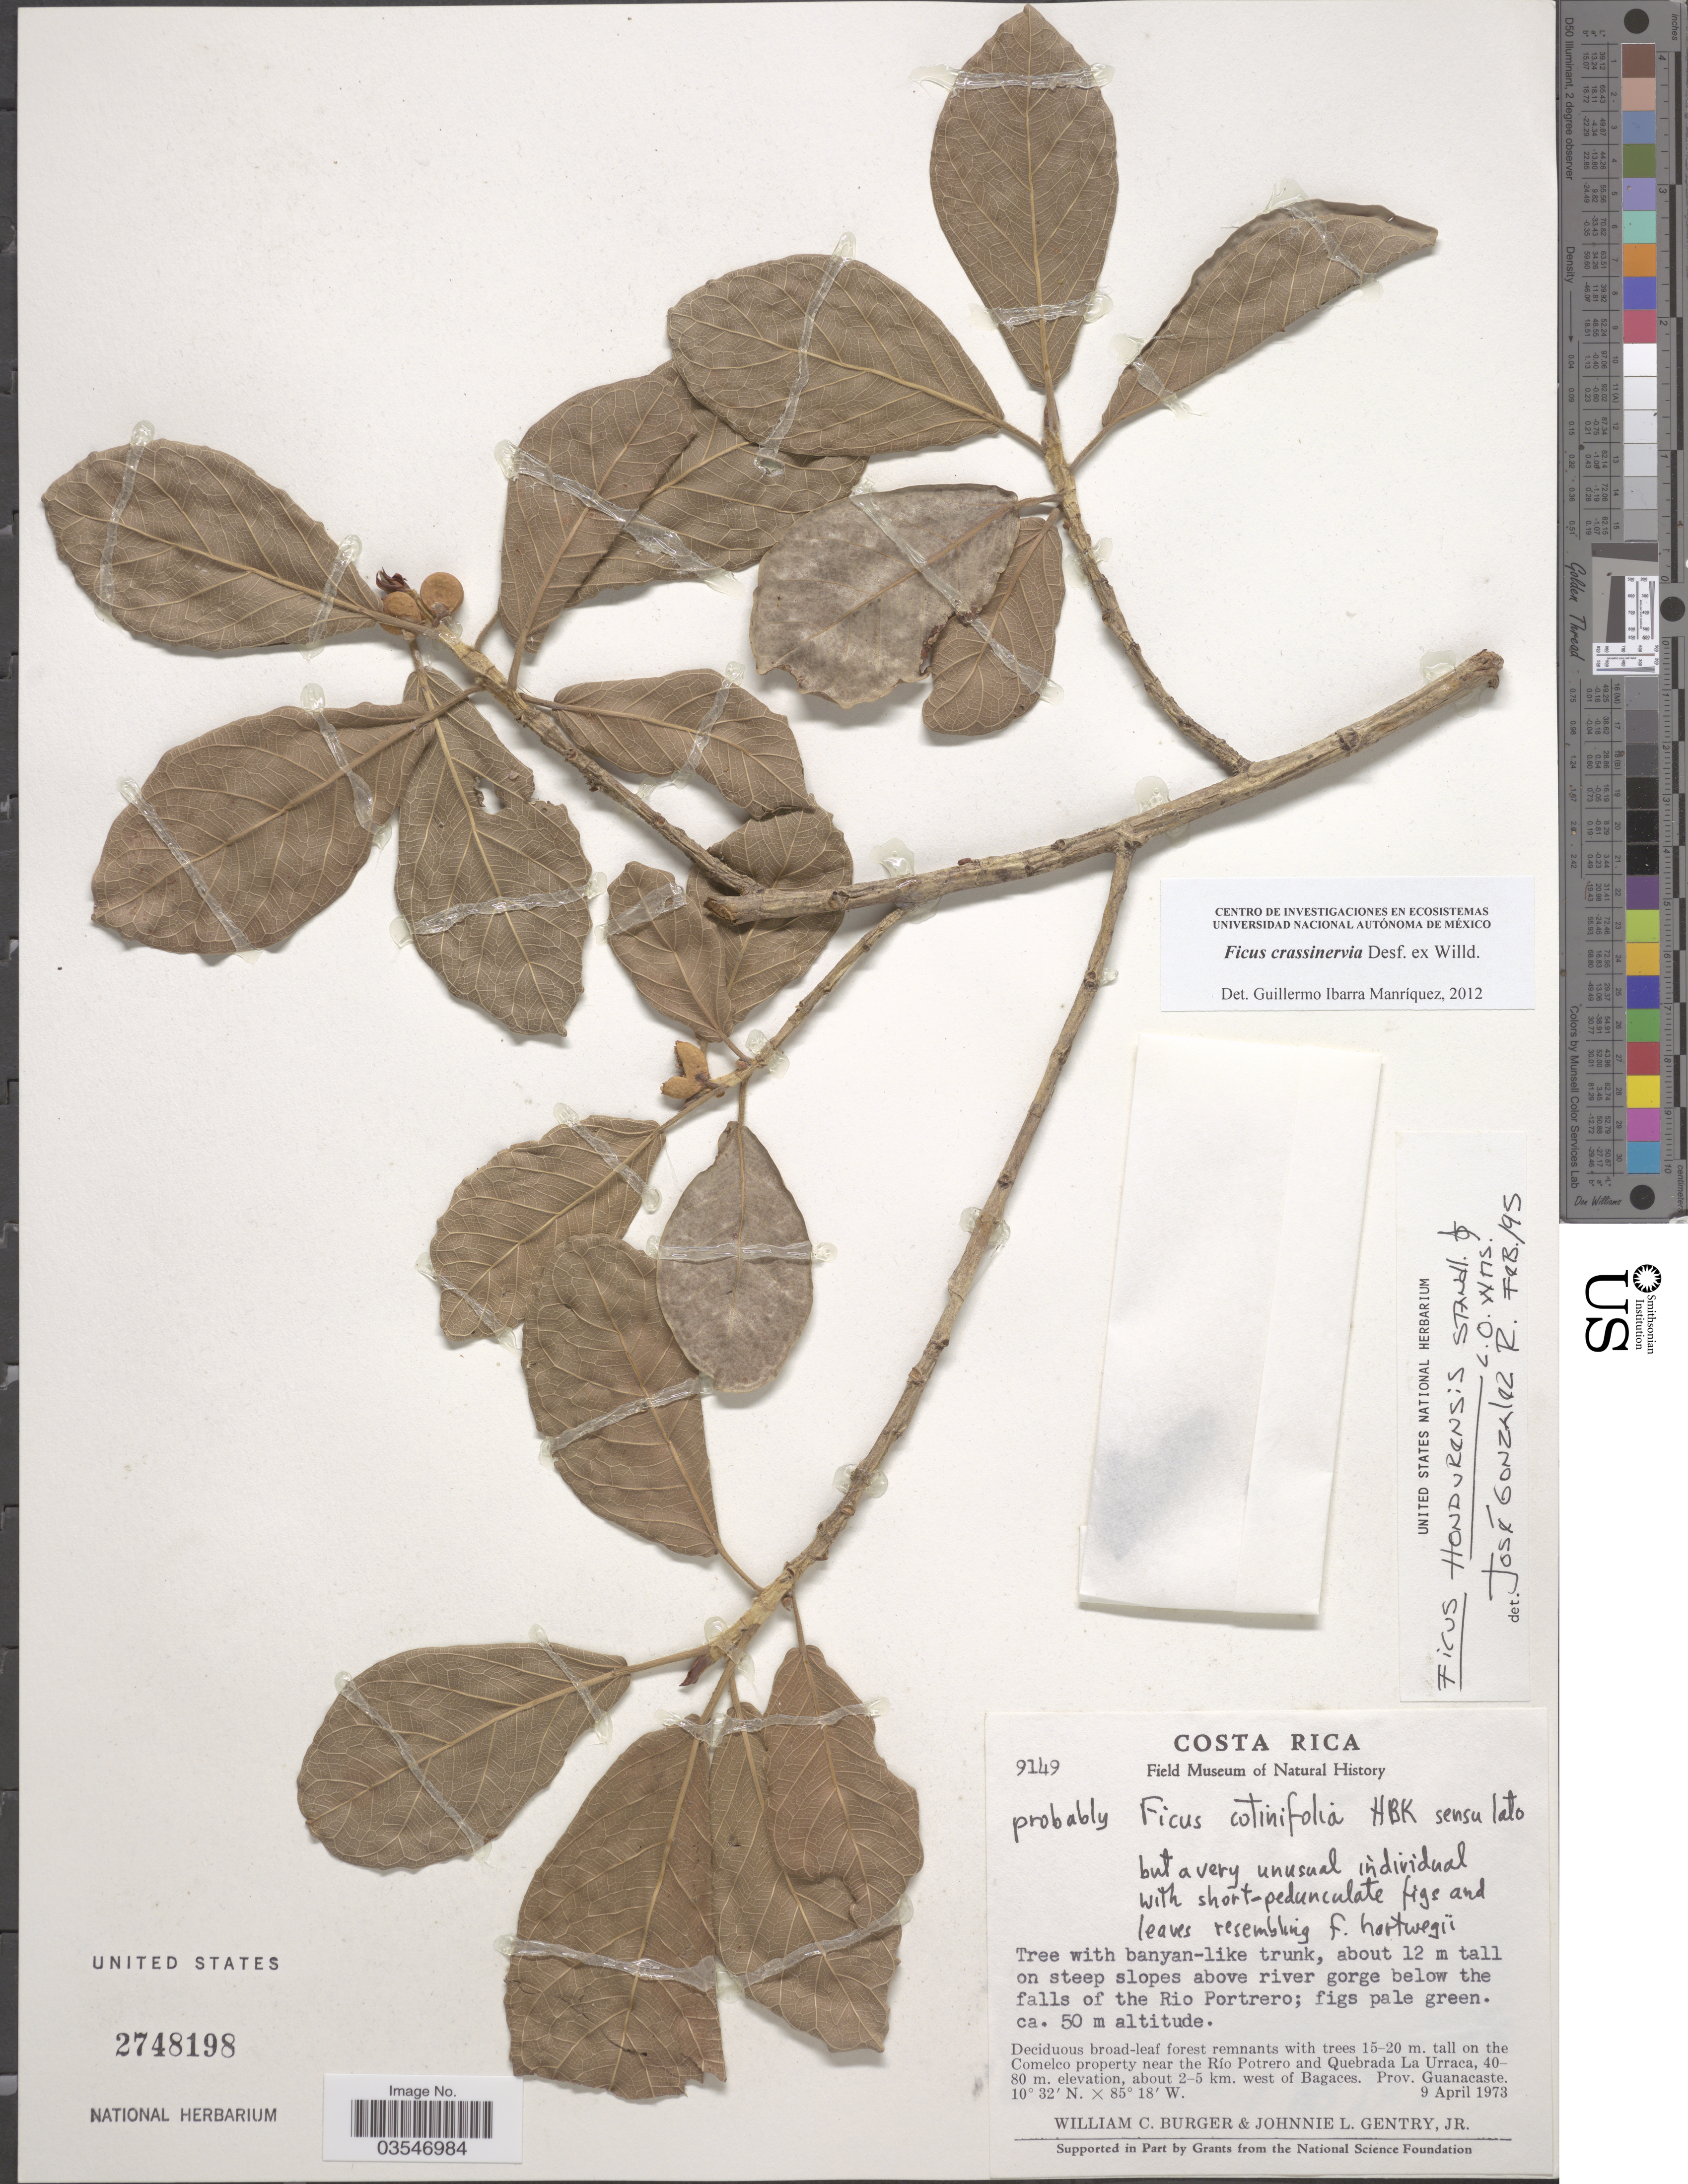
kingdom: Plantae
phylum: Tracheophyta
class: Magnoliopsida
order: Rosales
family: Moraceae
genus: Ficus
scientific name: Ficus crassinervia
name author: Desf. ex Willd.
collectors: W. Burger & J. L. Gentry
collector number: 9149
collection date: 1973-04-09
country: Costa Rica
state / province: Guanacaste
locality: On steep slopes above river gorge below the falls of the Rio Portrero. On the Comelco property near the Río Potrero and Quebrada La Urraca, about 2-5 km. west of Bagaces.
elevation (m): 50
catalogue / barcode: US 2748198